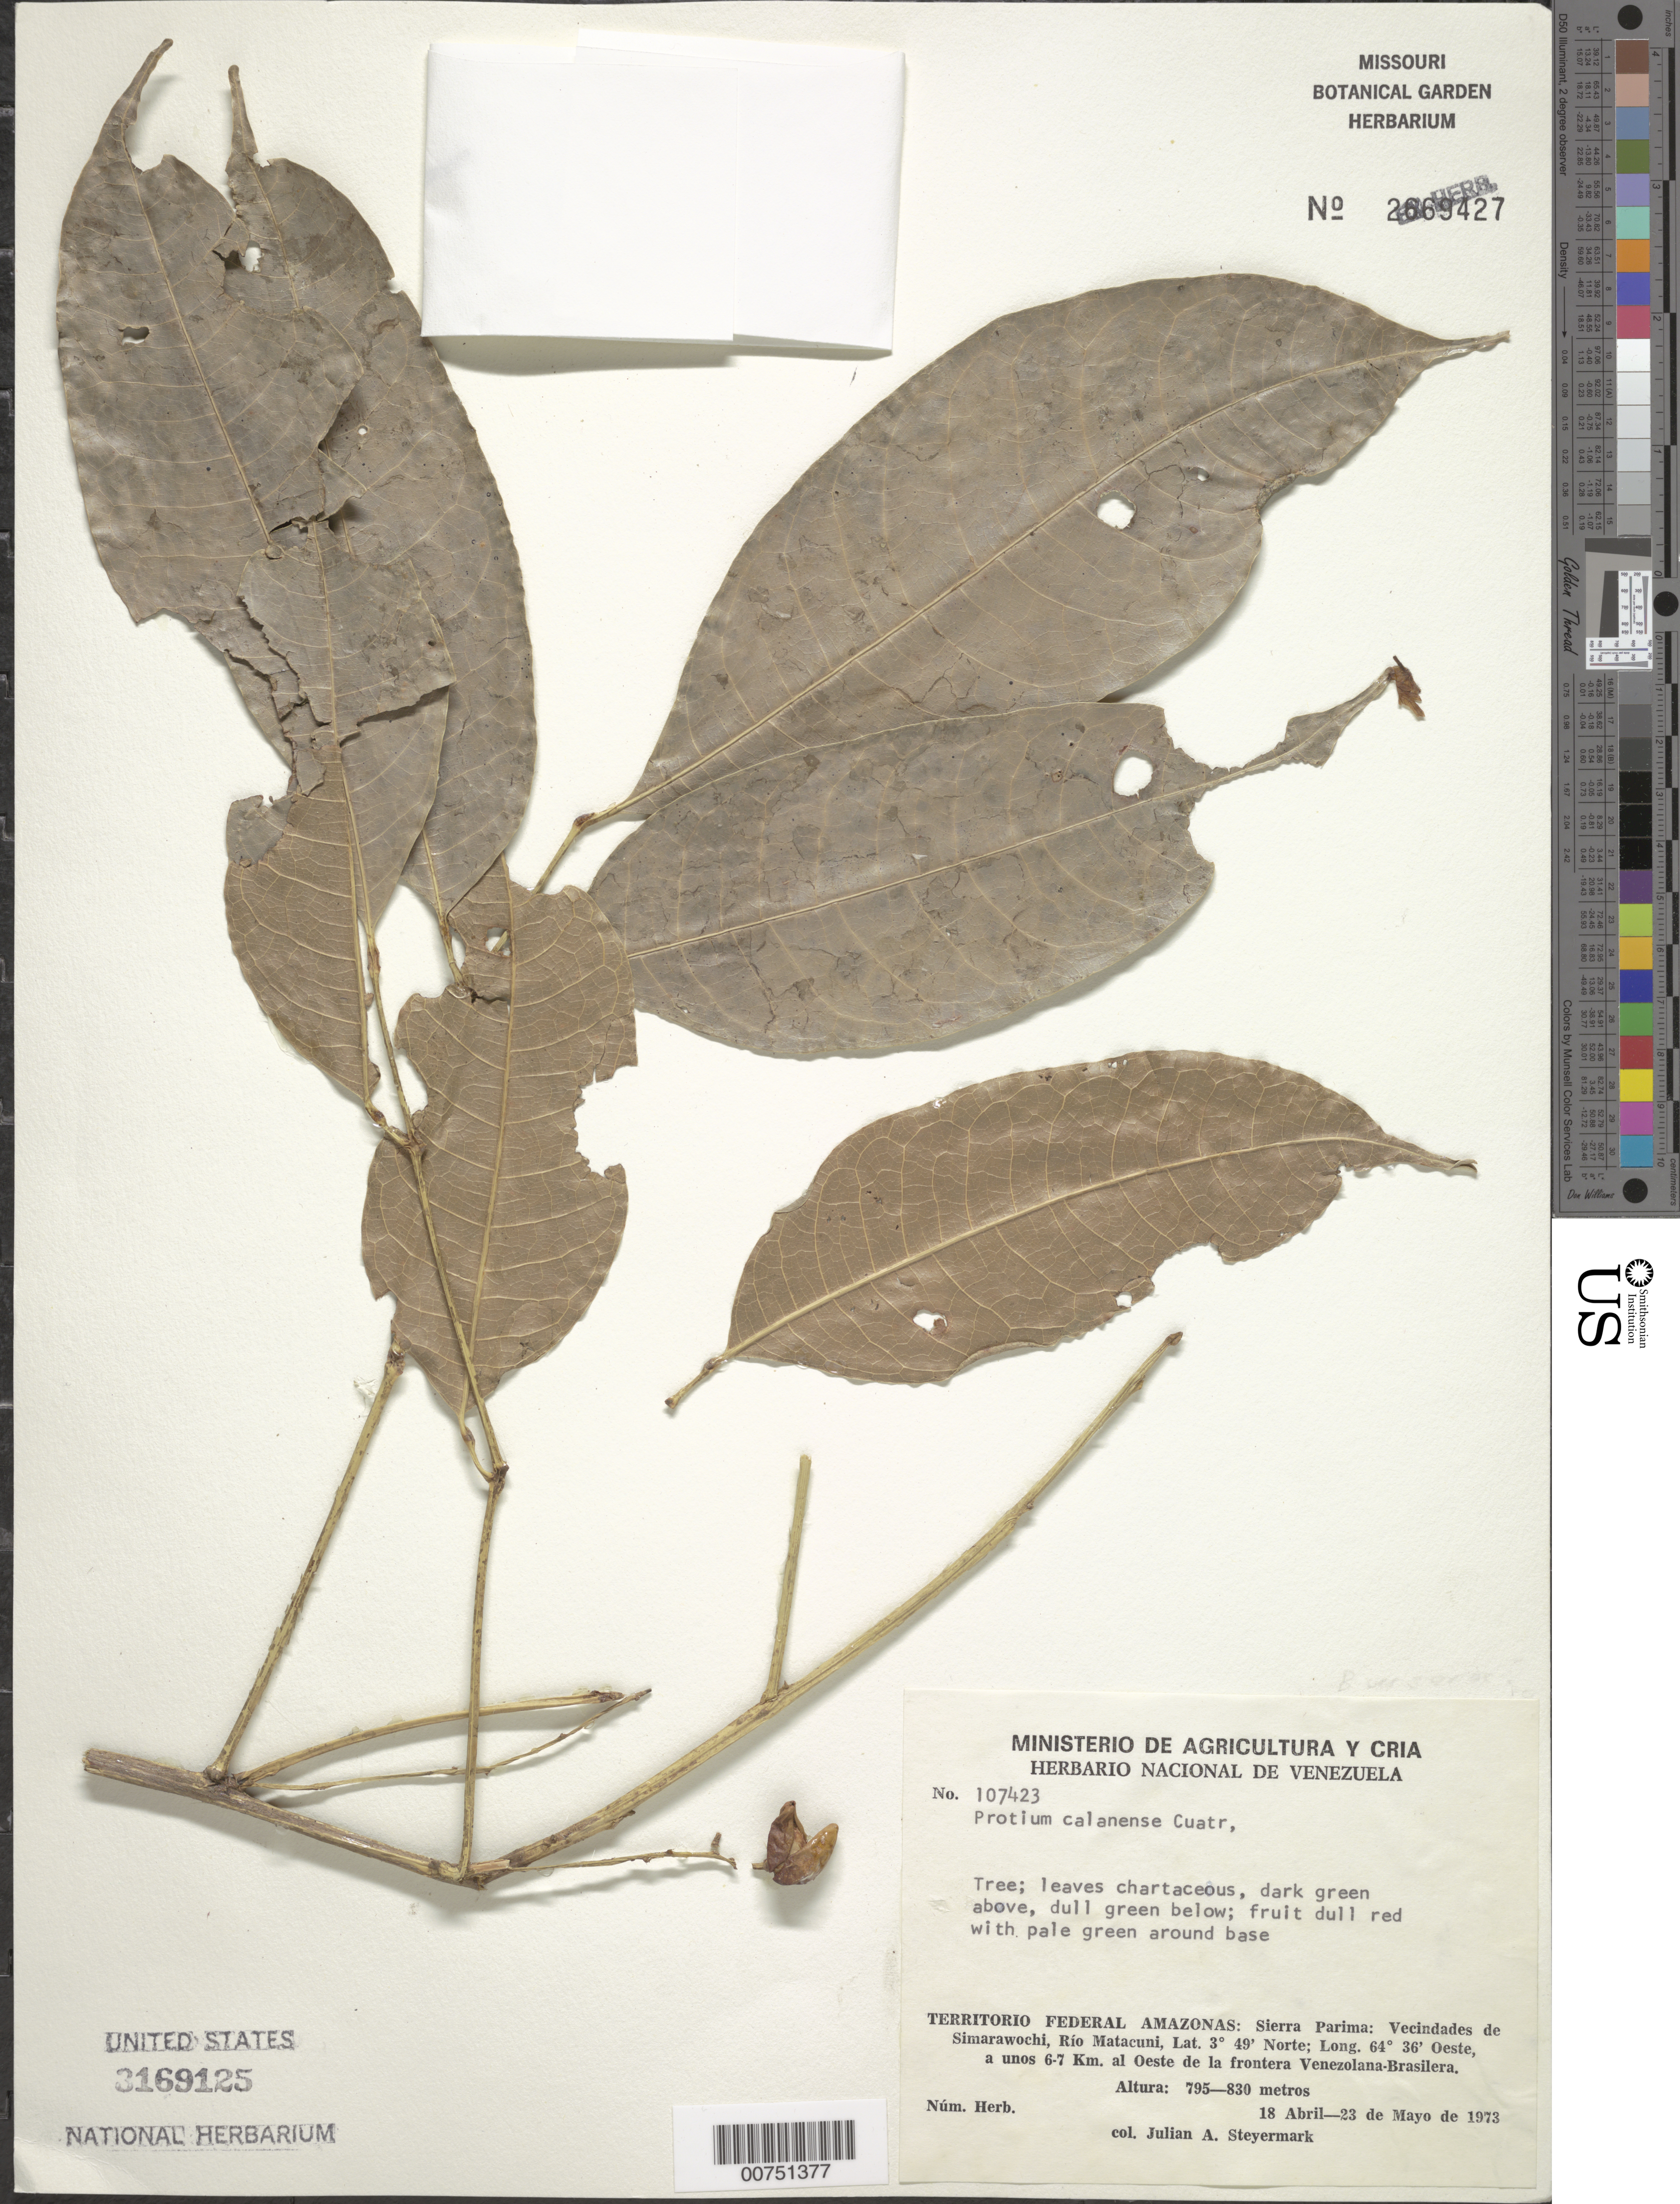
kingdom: Plantae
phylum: Tracheophyta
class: Magnoliopsida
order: Sapindales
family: Burseraceae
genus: Protium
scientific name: Protium calanense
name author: Cuatrec.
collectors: J. Steyermark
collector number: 107423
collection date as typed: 18-Apr-73 to 23-May-73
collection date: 1973-04-18/1973-05-23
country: Venezuela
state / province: Amazonas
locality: Sierra Parima; vec de Simarawochi, Río Matacuni, a unos 6-7 km al oeste de la frontera Venezolana-Brasilera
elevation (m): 795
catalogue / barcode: US 3169125